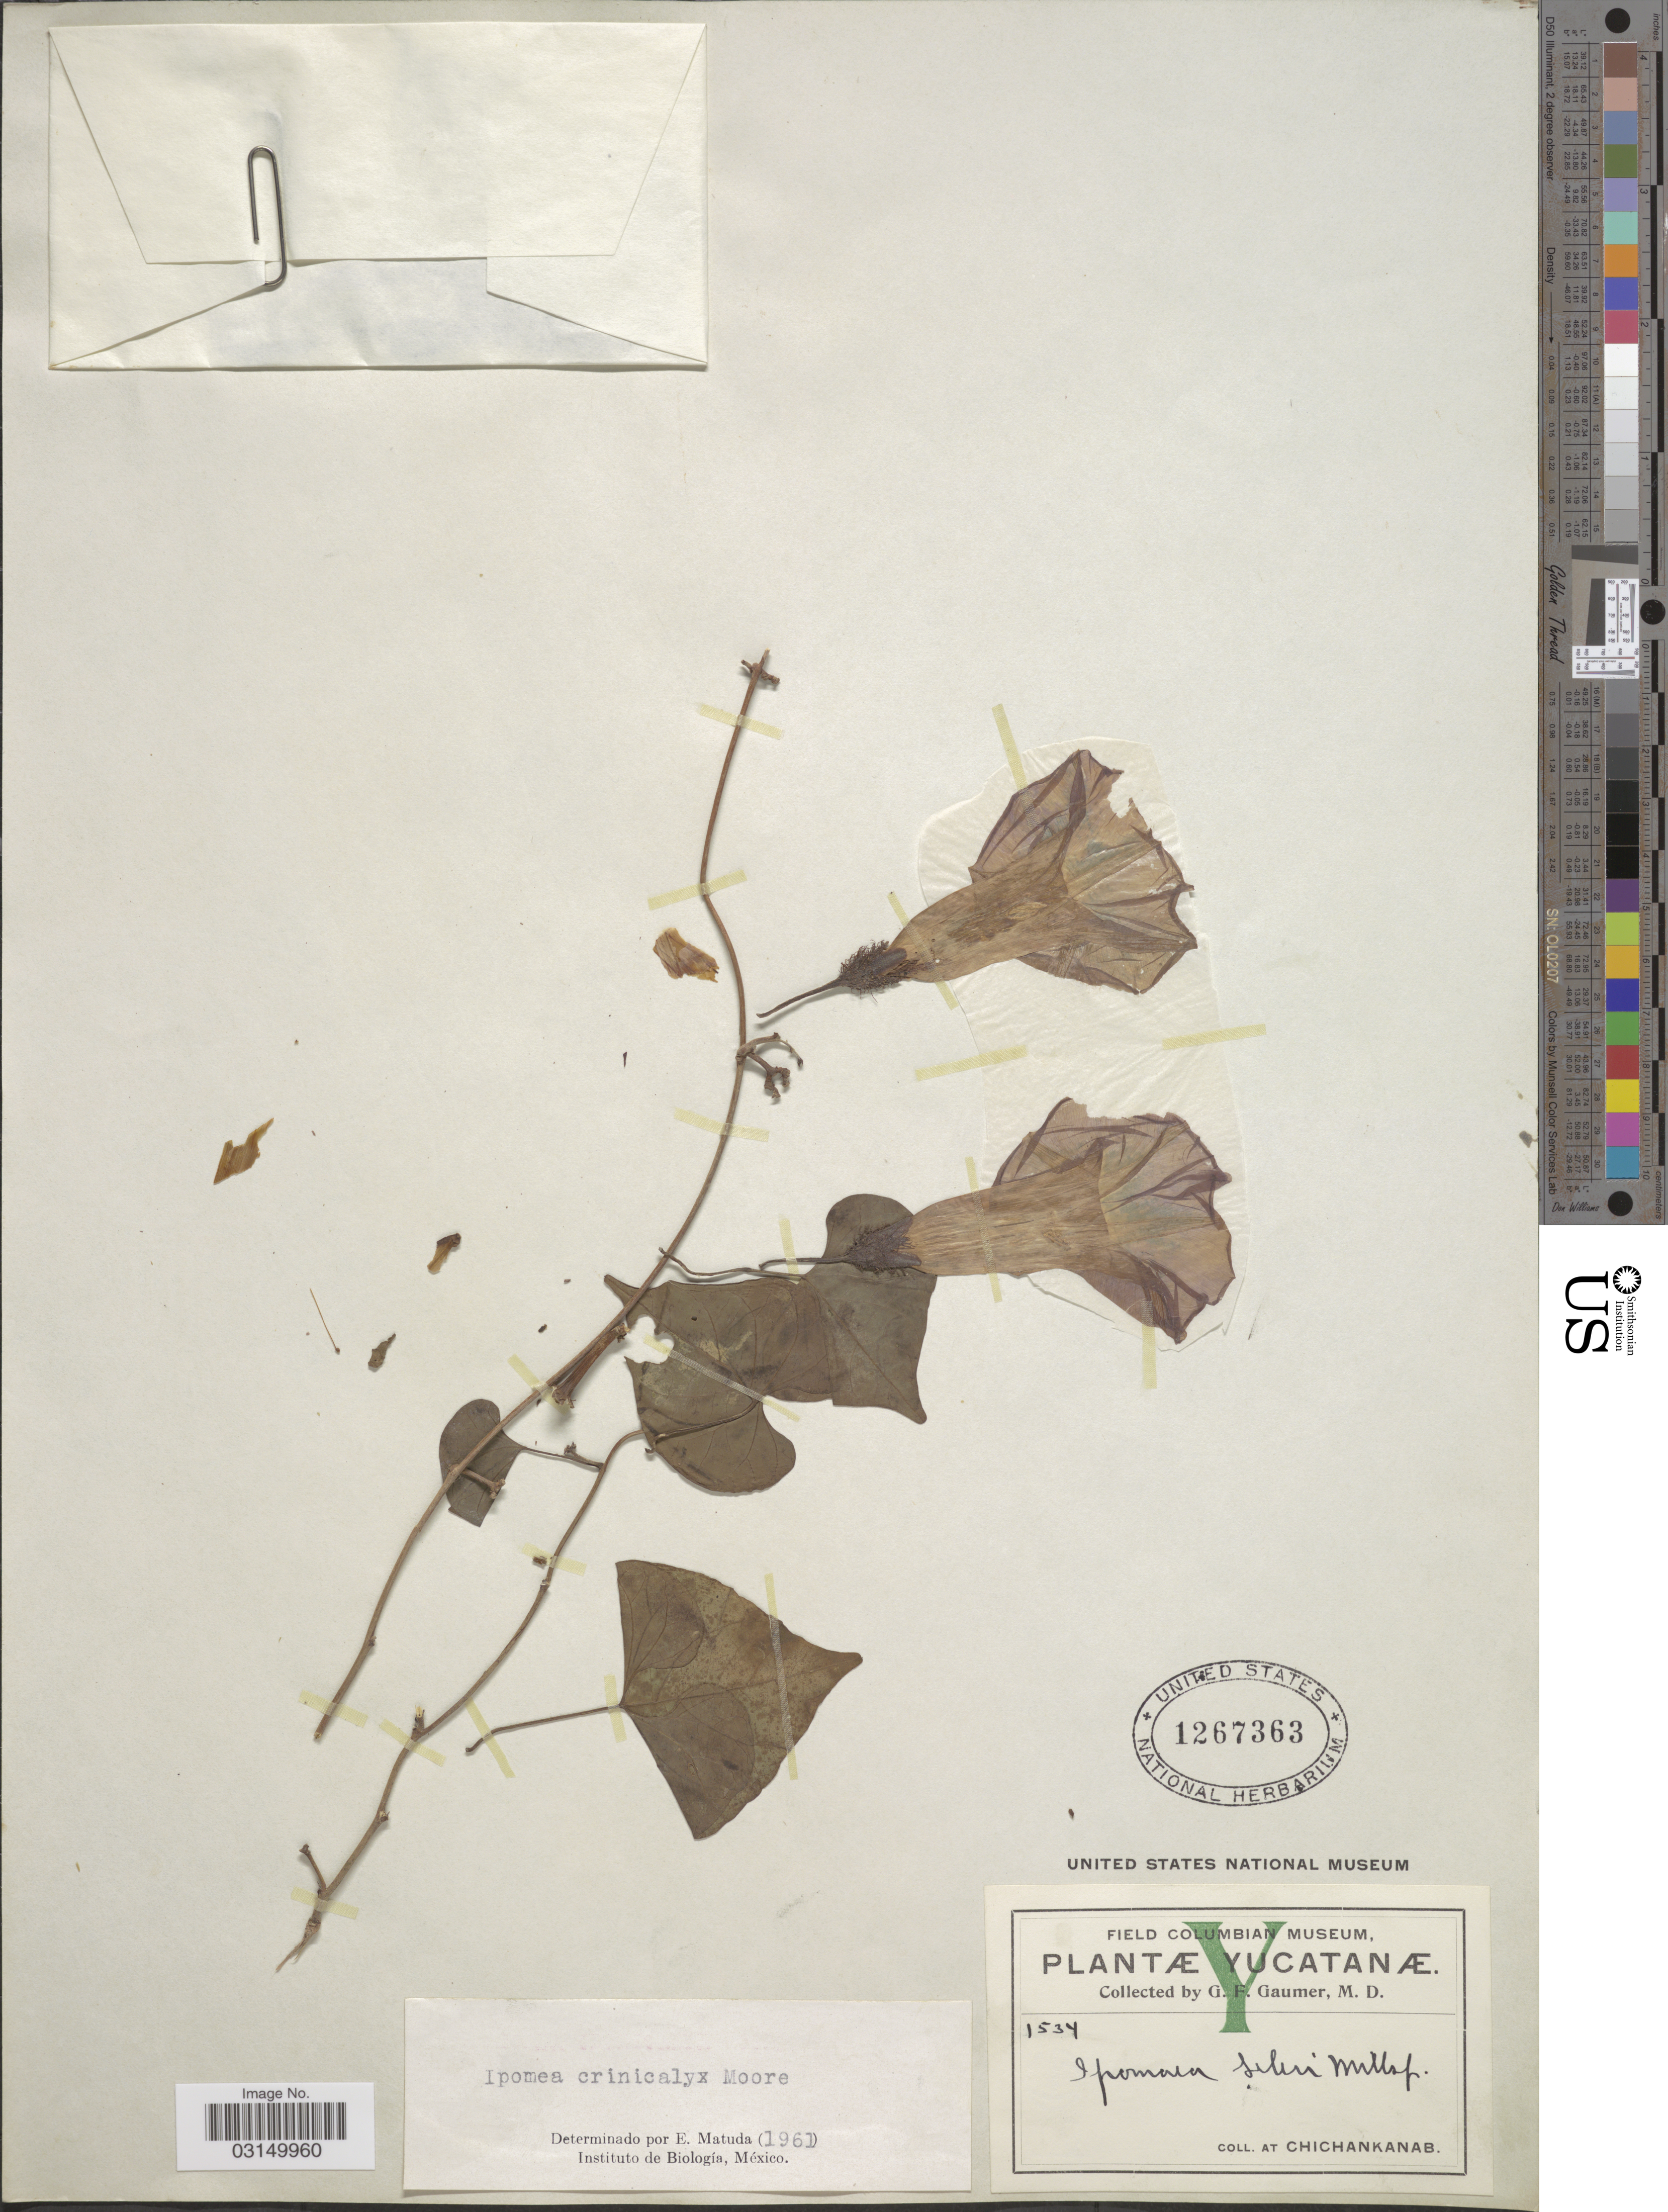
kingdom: Plantae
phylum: Tracheophyta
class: Magnoliopsida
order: Solanales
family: Convolvulaceae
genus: Ipomoea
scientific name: Ipomoea crinicalyx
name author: S. Moore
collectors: G. F. Gaumer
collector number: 1534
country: Mexico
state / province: Yucatán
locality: At Chichankanab.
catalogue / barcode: US 1267363